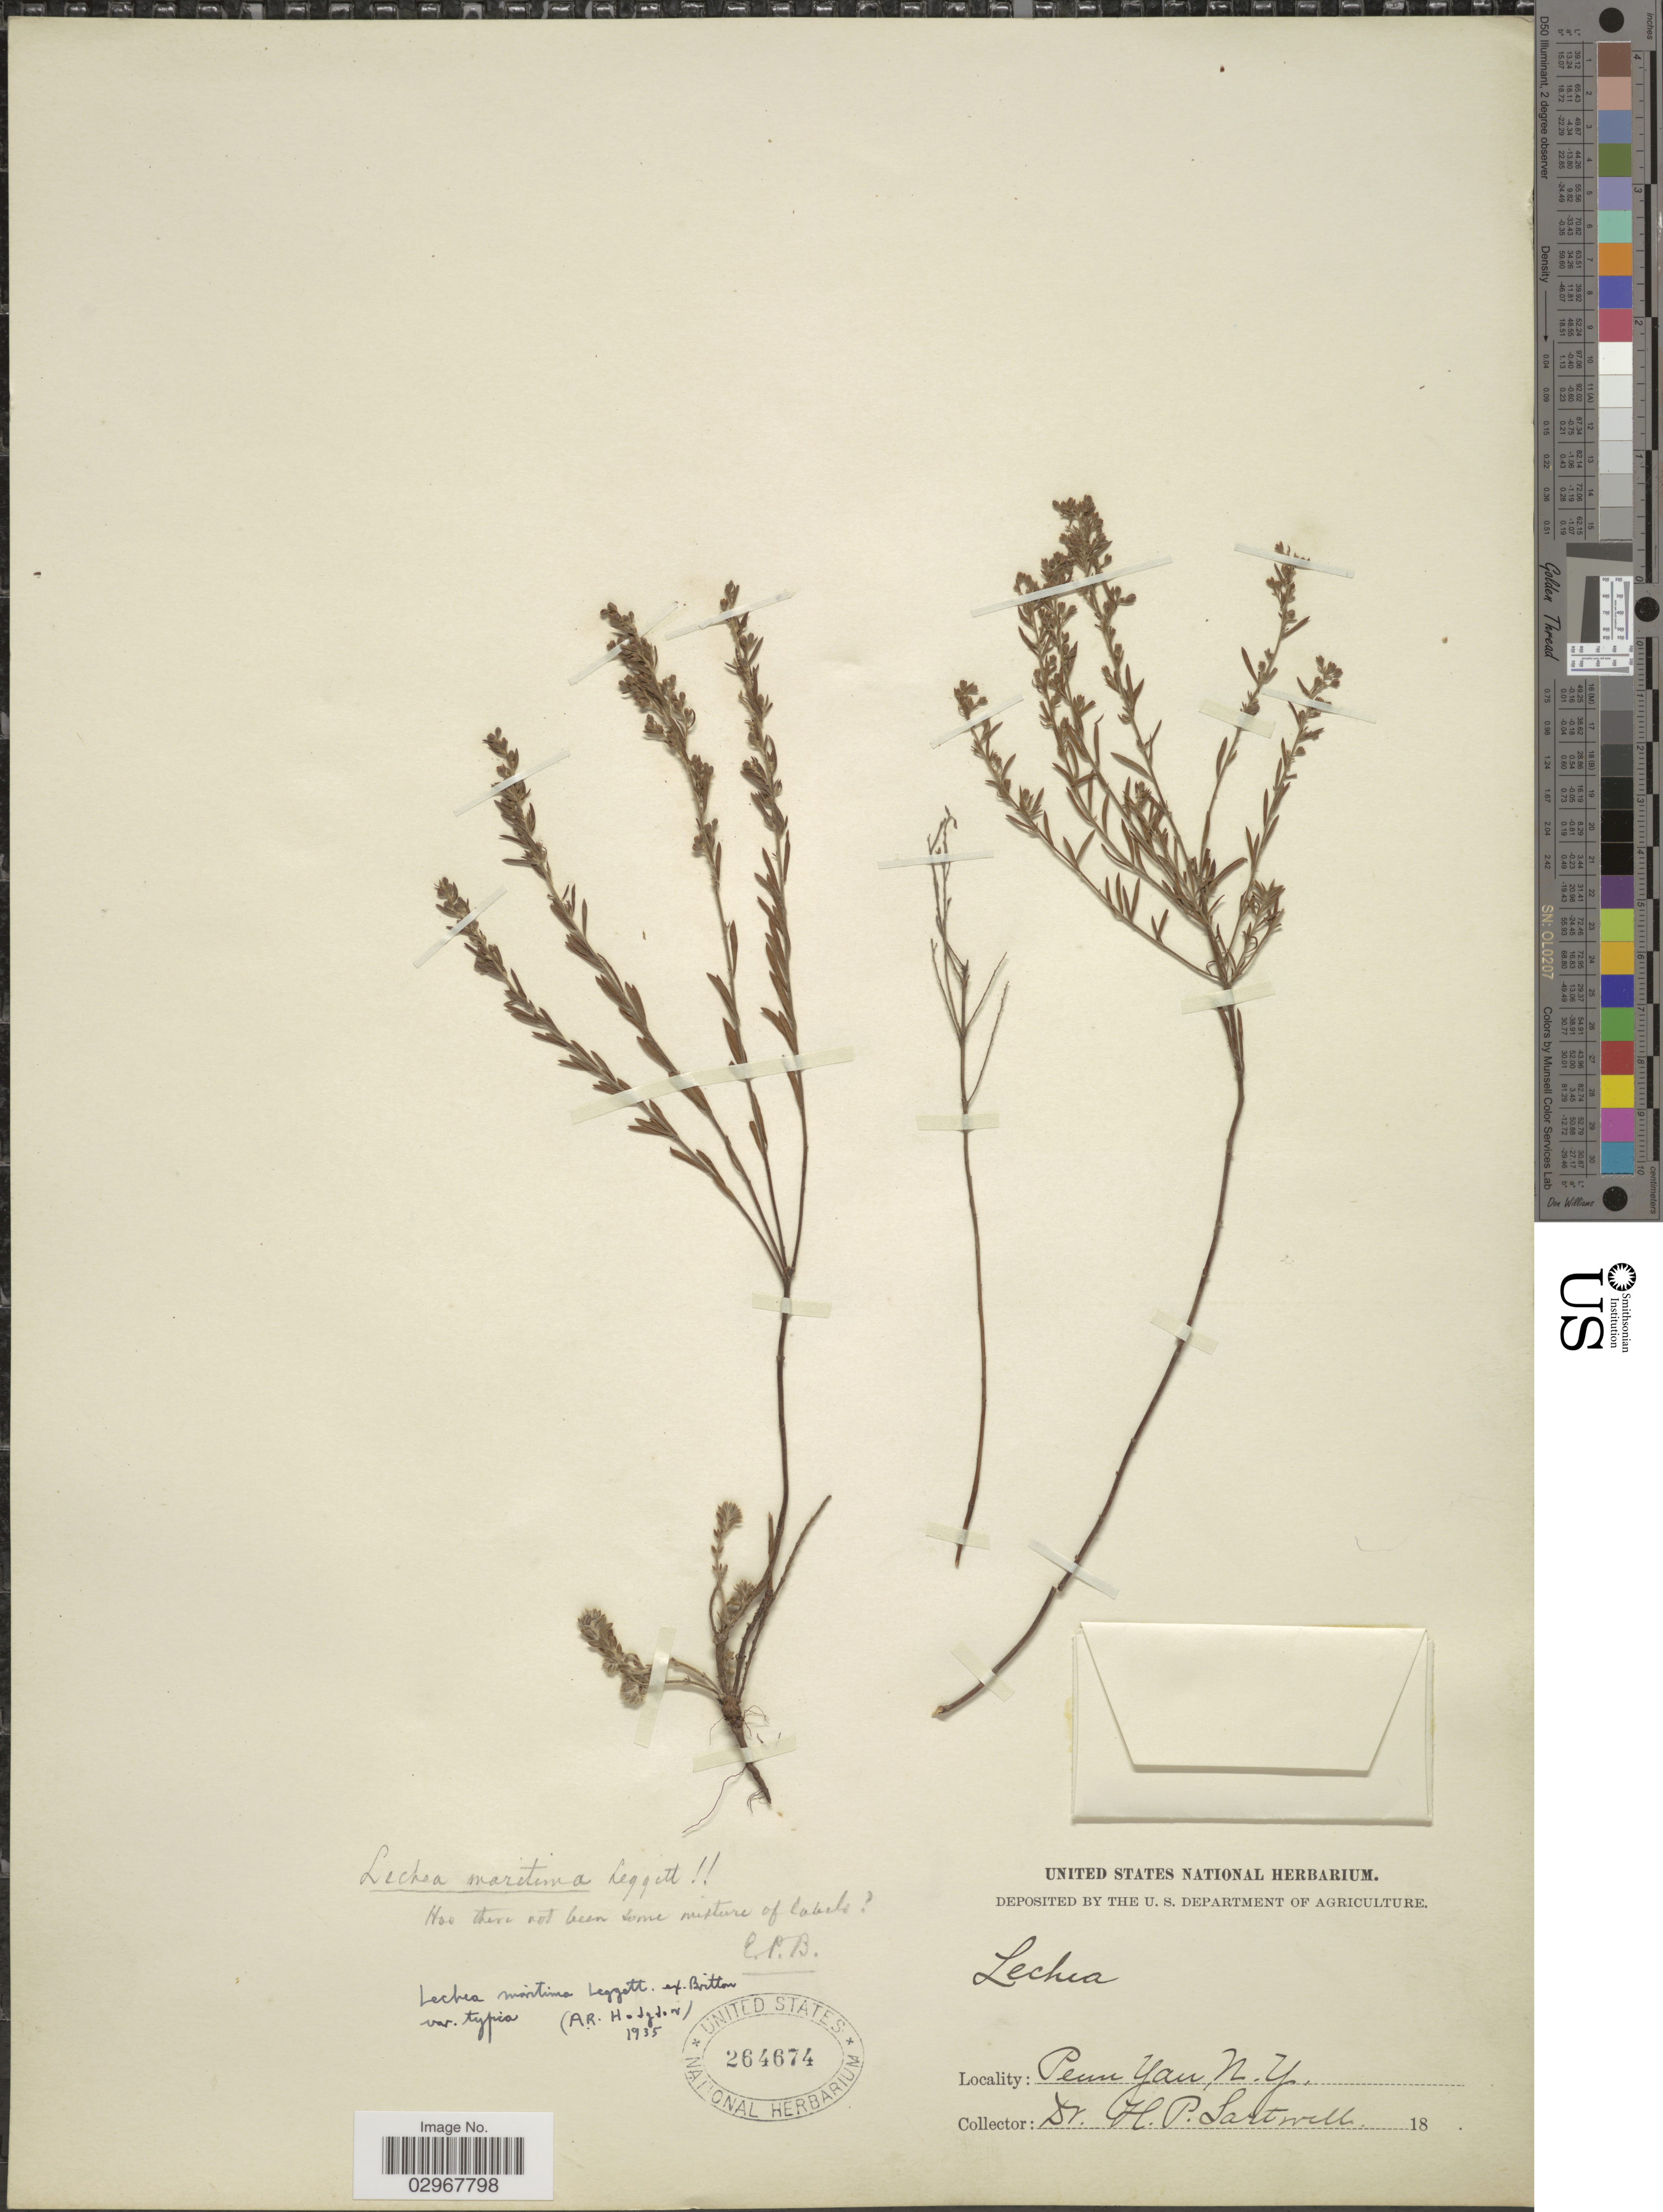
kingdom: Plantae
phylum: Tracheophyta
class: Magnoliopsida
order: Malvales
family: Cistaceae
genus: Lechea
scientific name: Lechea maritima var. typica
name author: Hodgdon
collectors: H. P. Sartwell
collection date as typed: Transcribed d/m/y: //18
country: United States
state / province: New York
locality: Penn Yan.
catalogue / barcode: US 264674